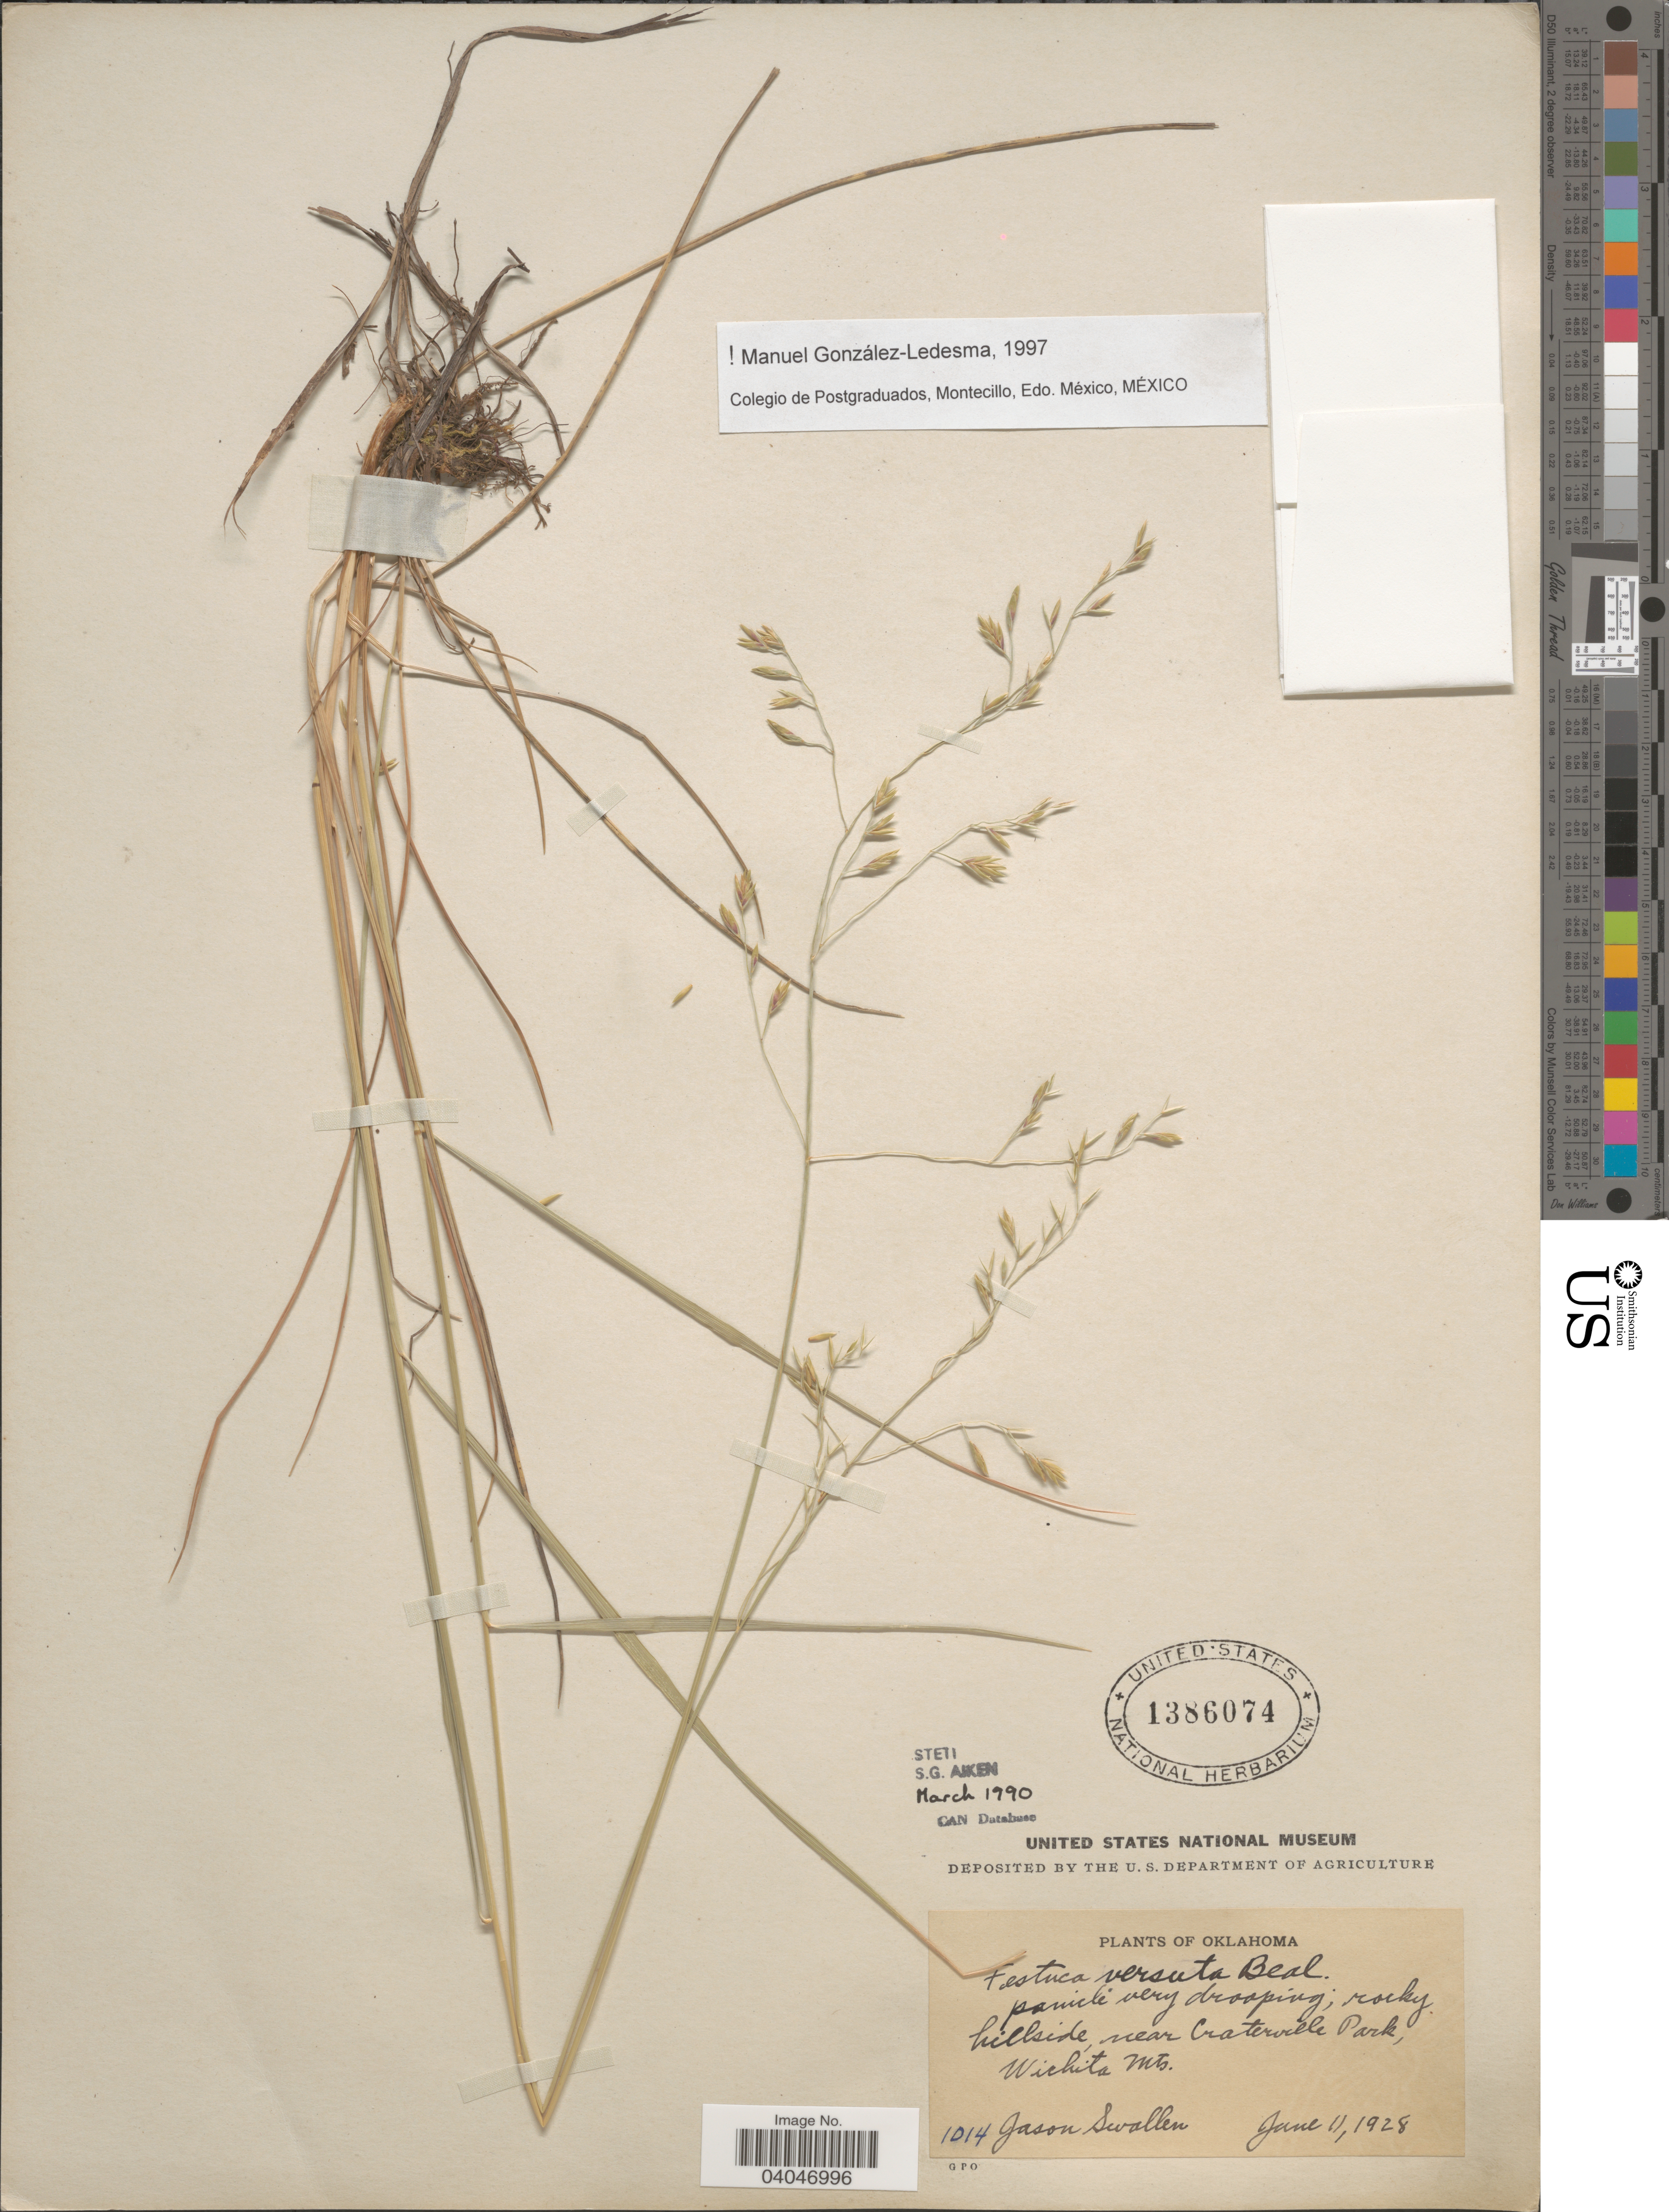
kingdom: Plantae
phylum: Tracheophyta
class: Liliopsida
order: Poales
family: Poaceae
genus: Festuca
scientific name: Festuca versuta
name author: W.J. Beal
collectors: J. R. Swallen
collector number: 1014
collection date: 1928-06-11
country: United States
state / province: Oklahoma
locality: Near Craterville Park, Wichita Mts.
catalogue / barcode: US 1386074